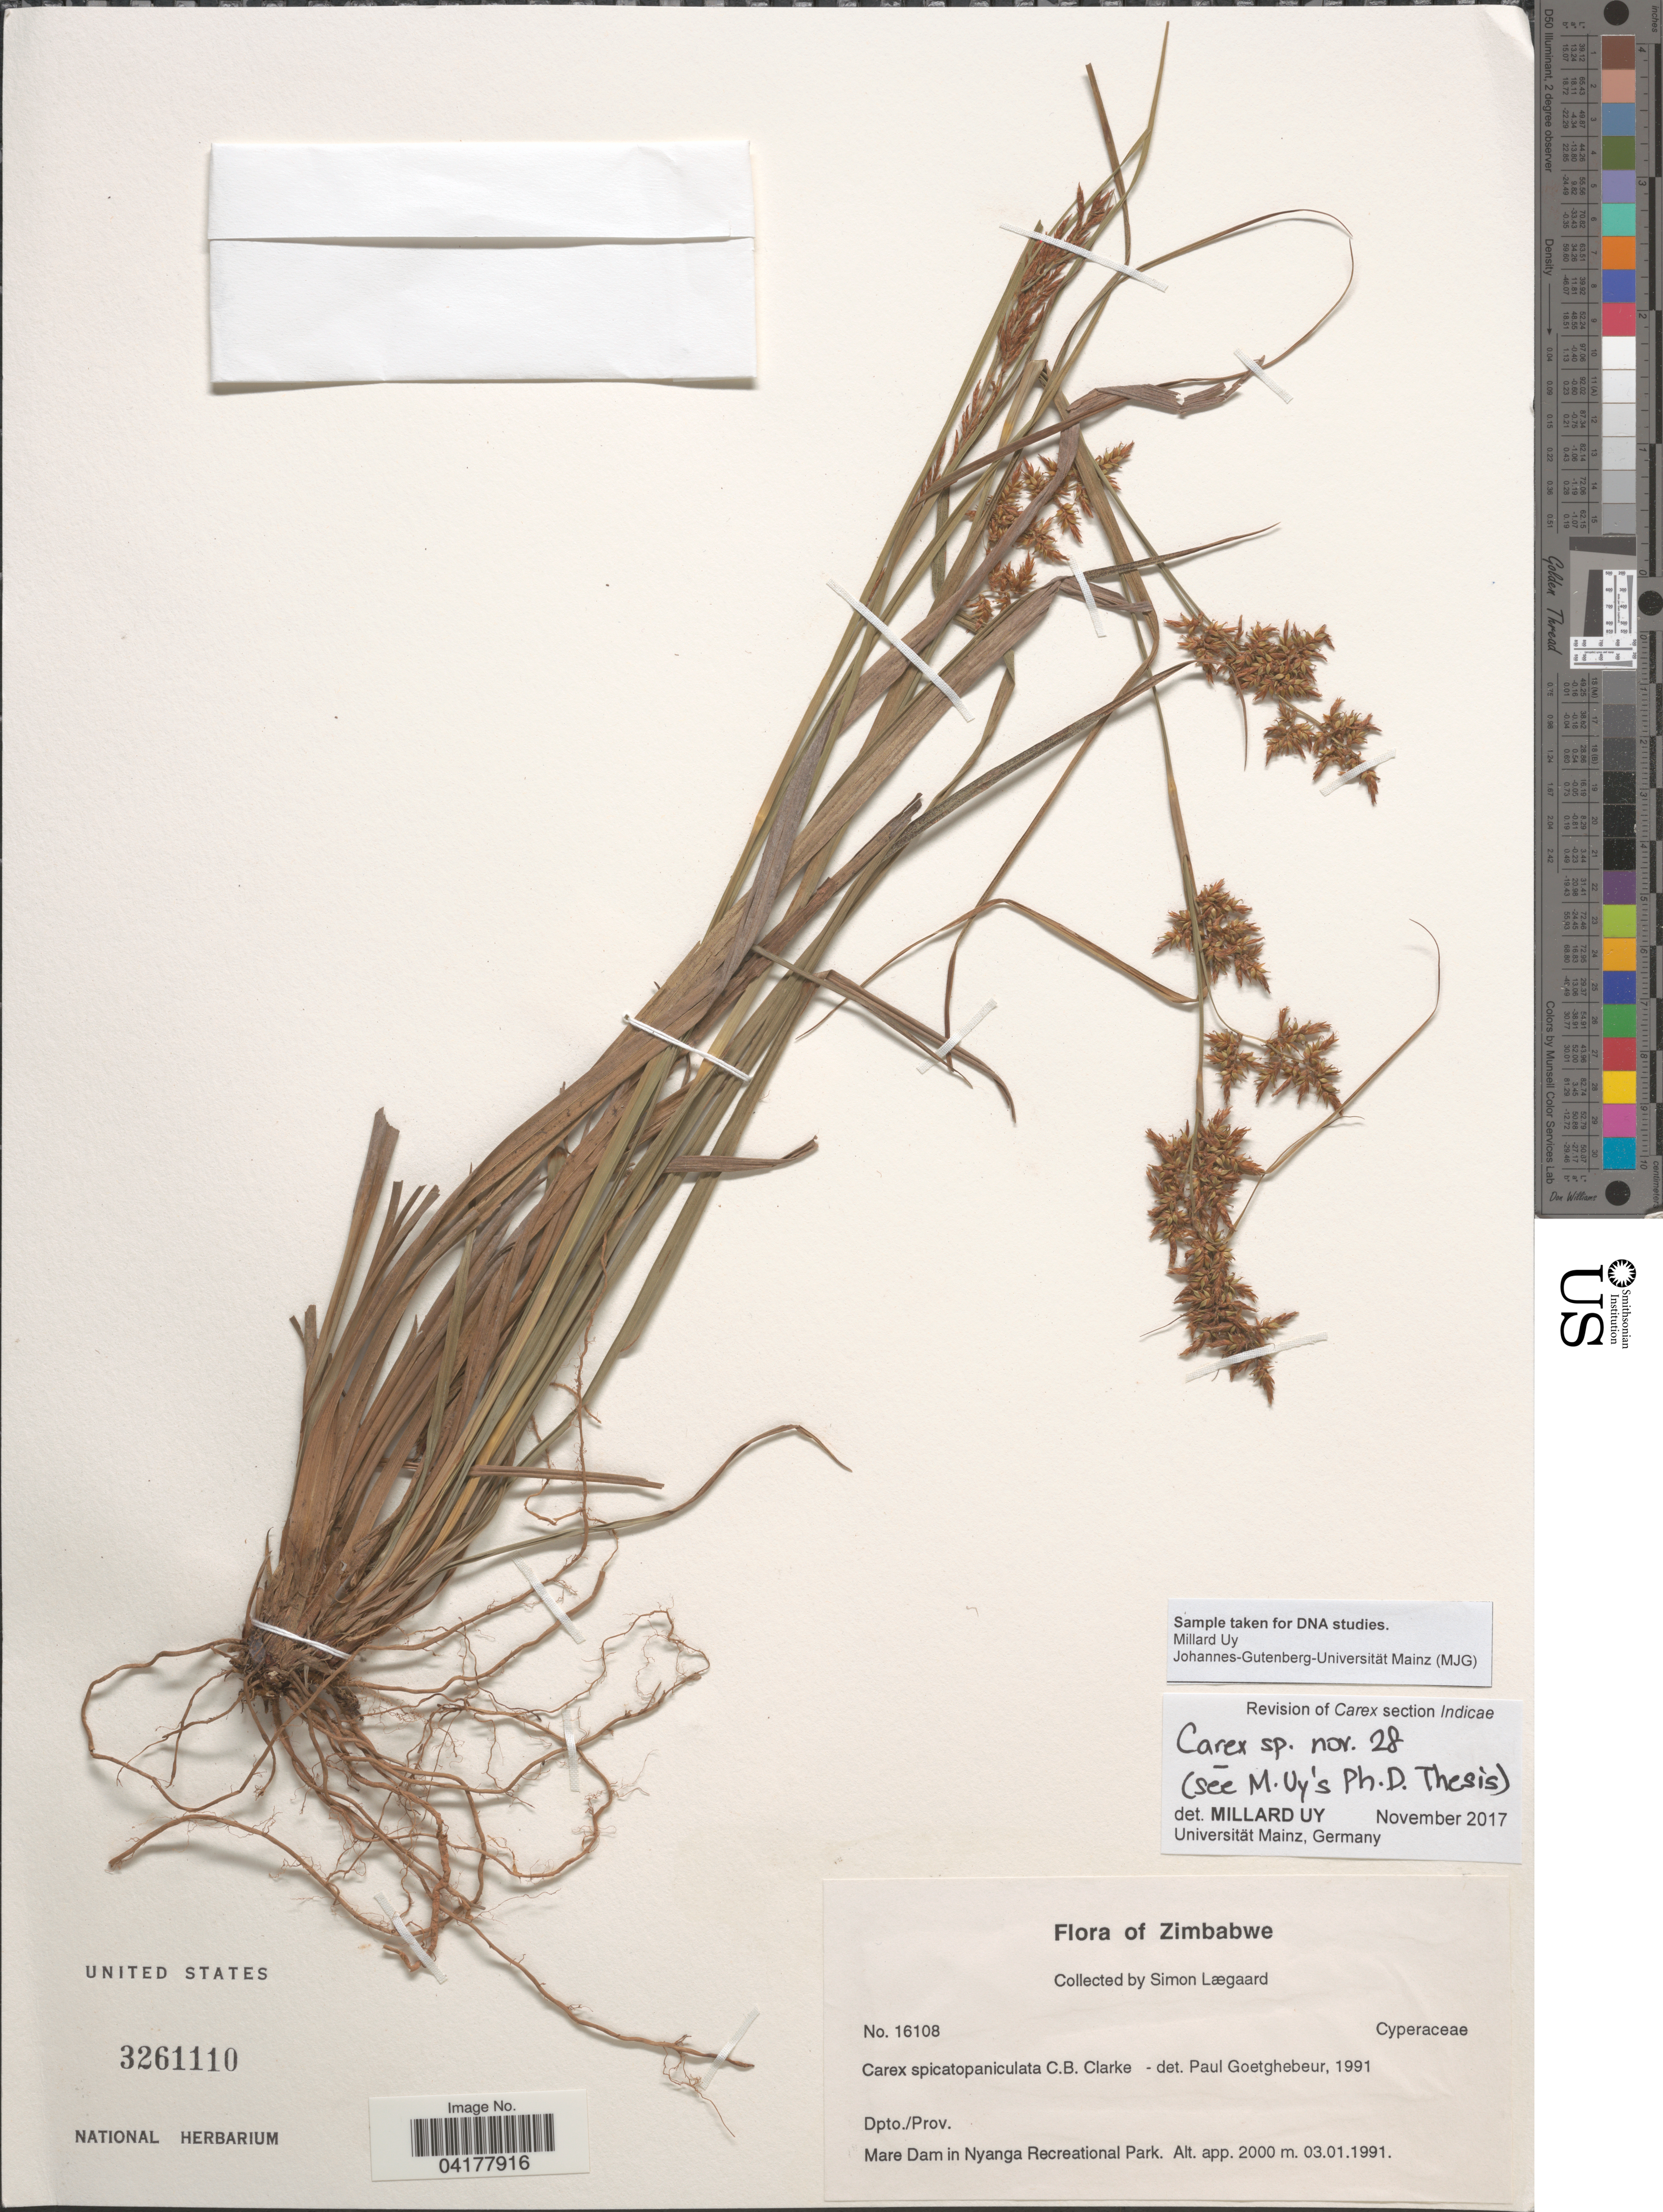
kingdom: Plantae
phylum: Tracheophyta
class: Liliopsida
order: Poales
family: Cyperaceae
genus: Carex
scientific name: Carex sp.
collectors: S. Lægaard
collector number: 16108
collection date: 1991-01-03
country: Zimbabwe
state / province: Manicaland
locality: Mare Dam in Nyanga Recreational Park.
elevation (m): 2000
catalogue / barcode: US 3261110